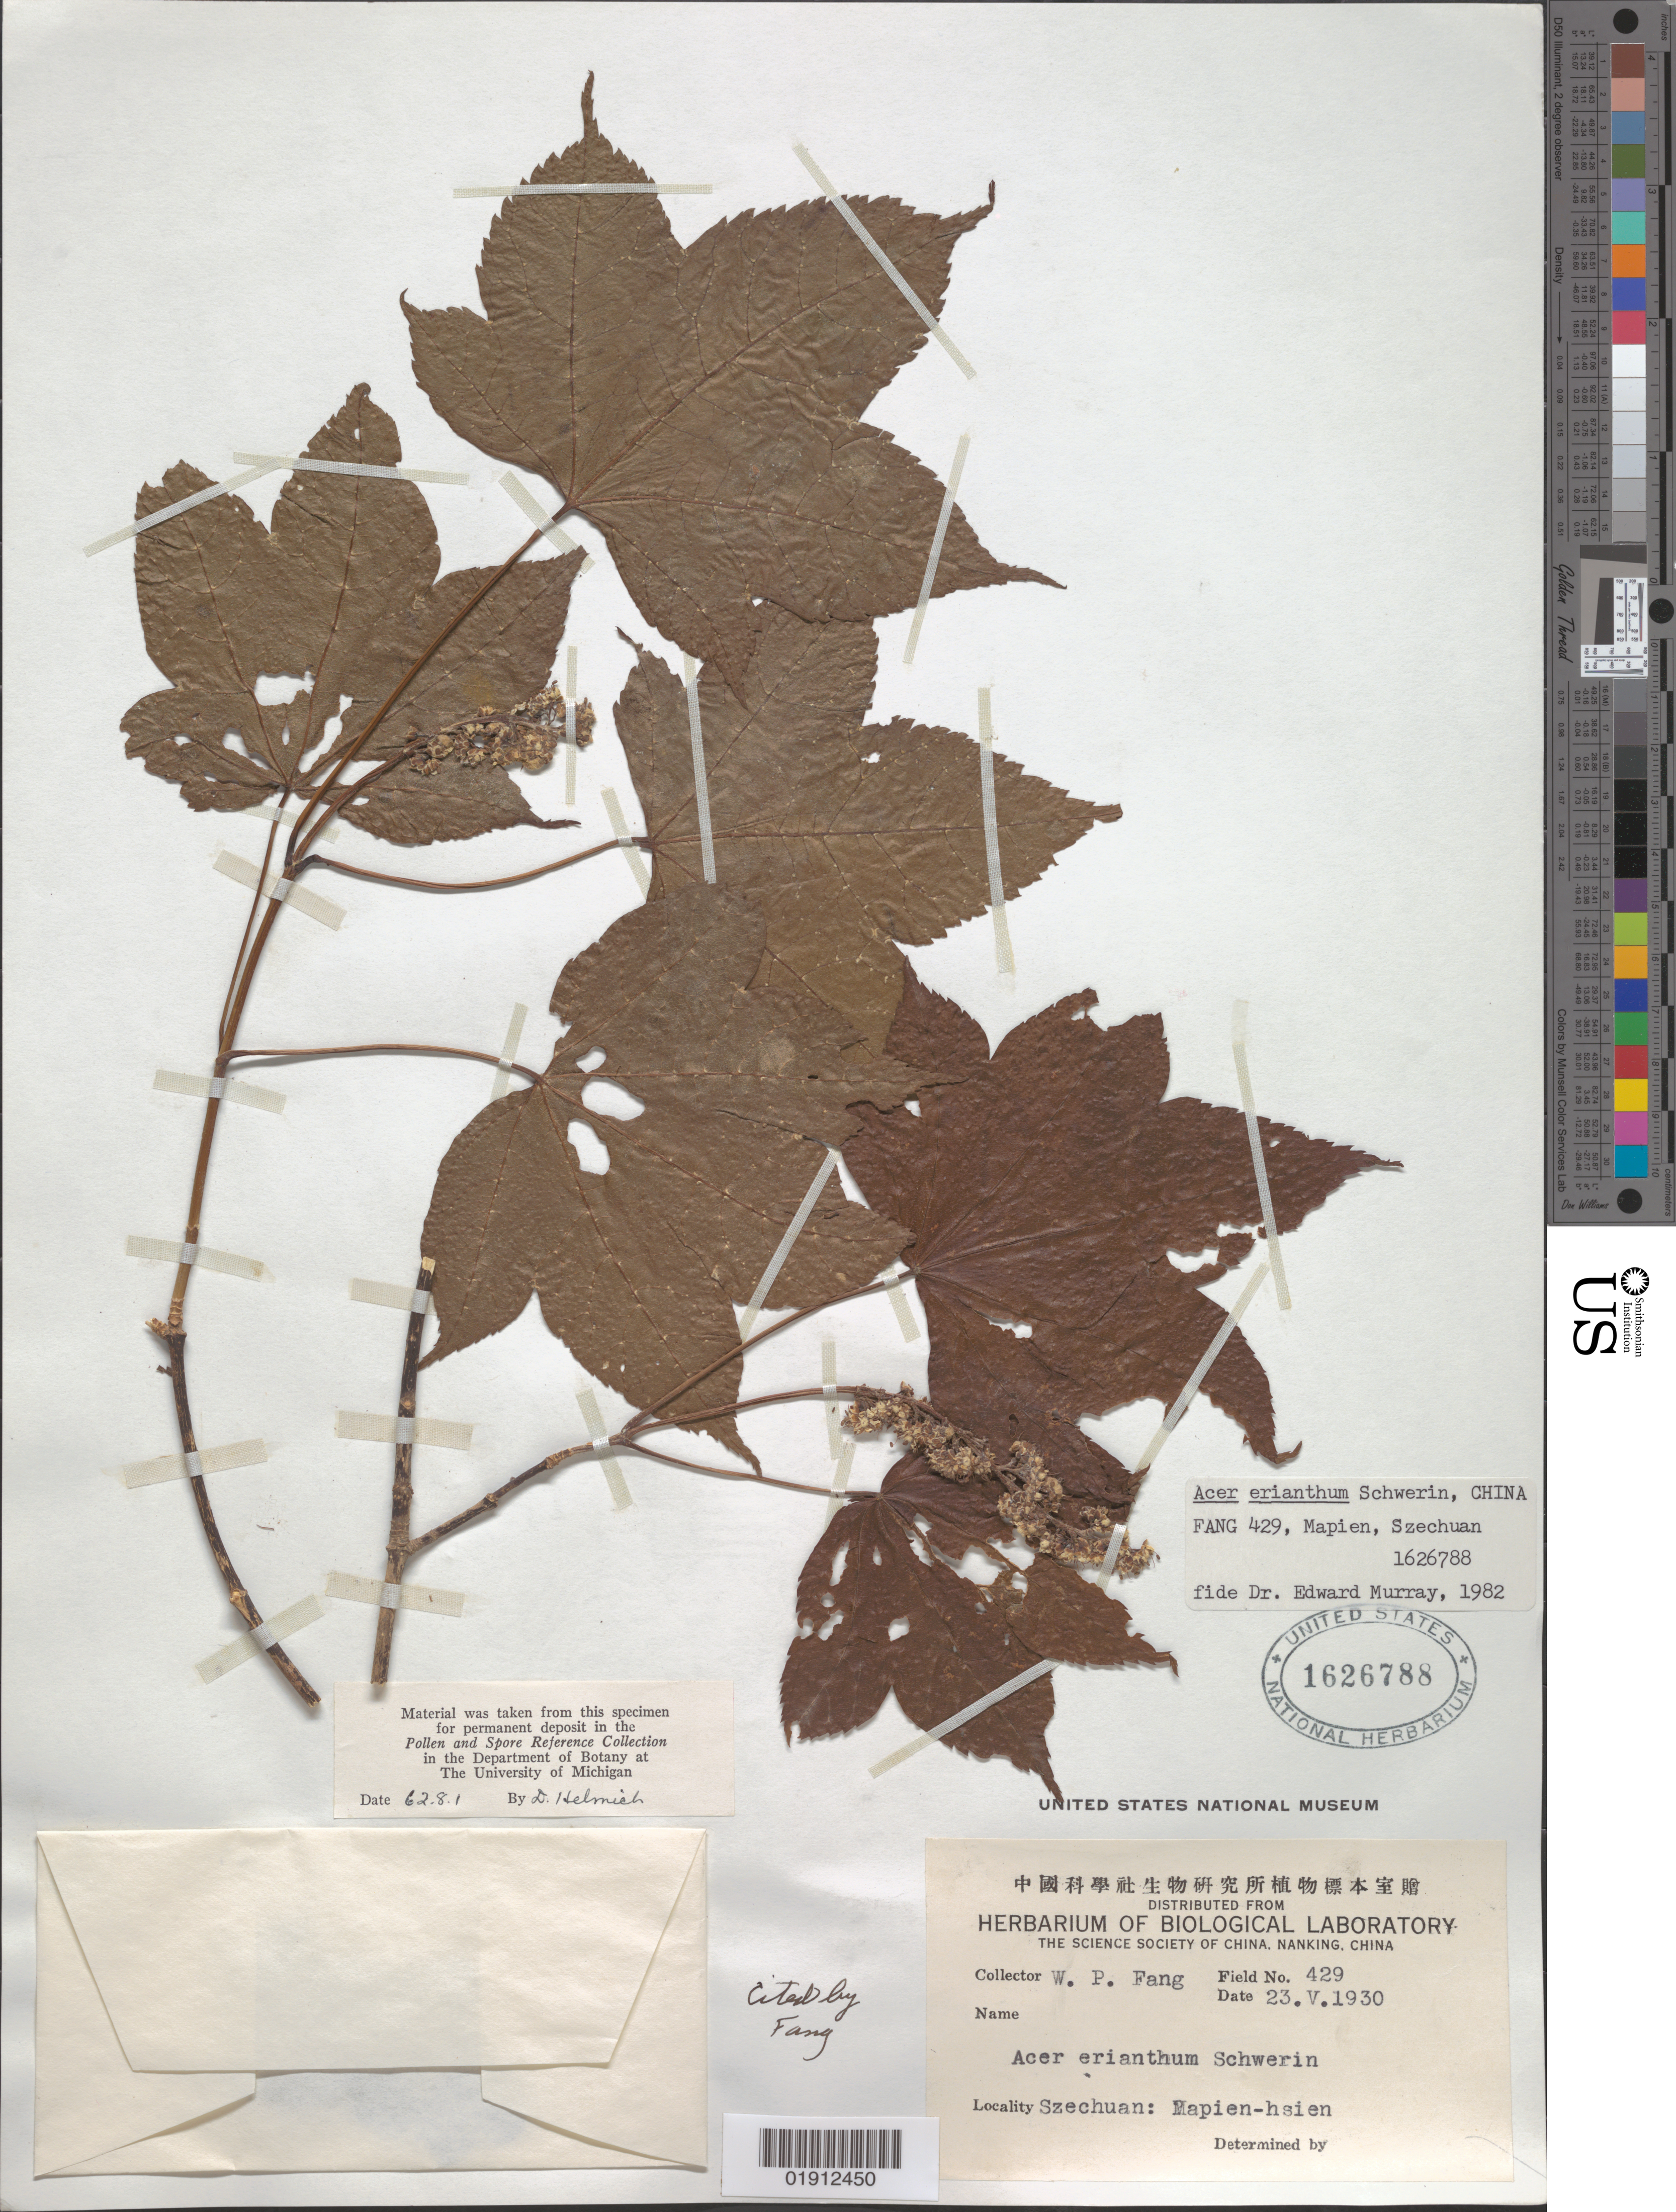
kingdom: Plantae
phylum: Tracheophyta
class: Magnoliopsida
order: Sapindales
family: Sapindaceae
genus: Acer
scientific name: Acer erianthum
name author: Schwer.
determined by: Murray, Edward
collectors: W. P. Fang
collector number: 429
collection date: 1930-05-23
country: China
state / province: Sichuan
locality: Szechuan [Sichuan]: Mapien-hsien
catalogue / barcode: US 1626788